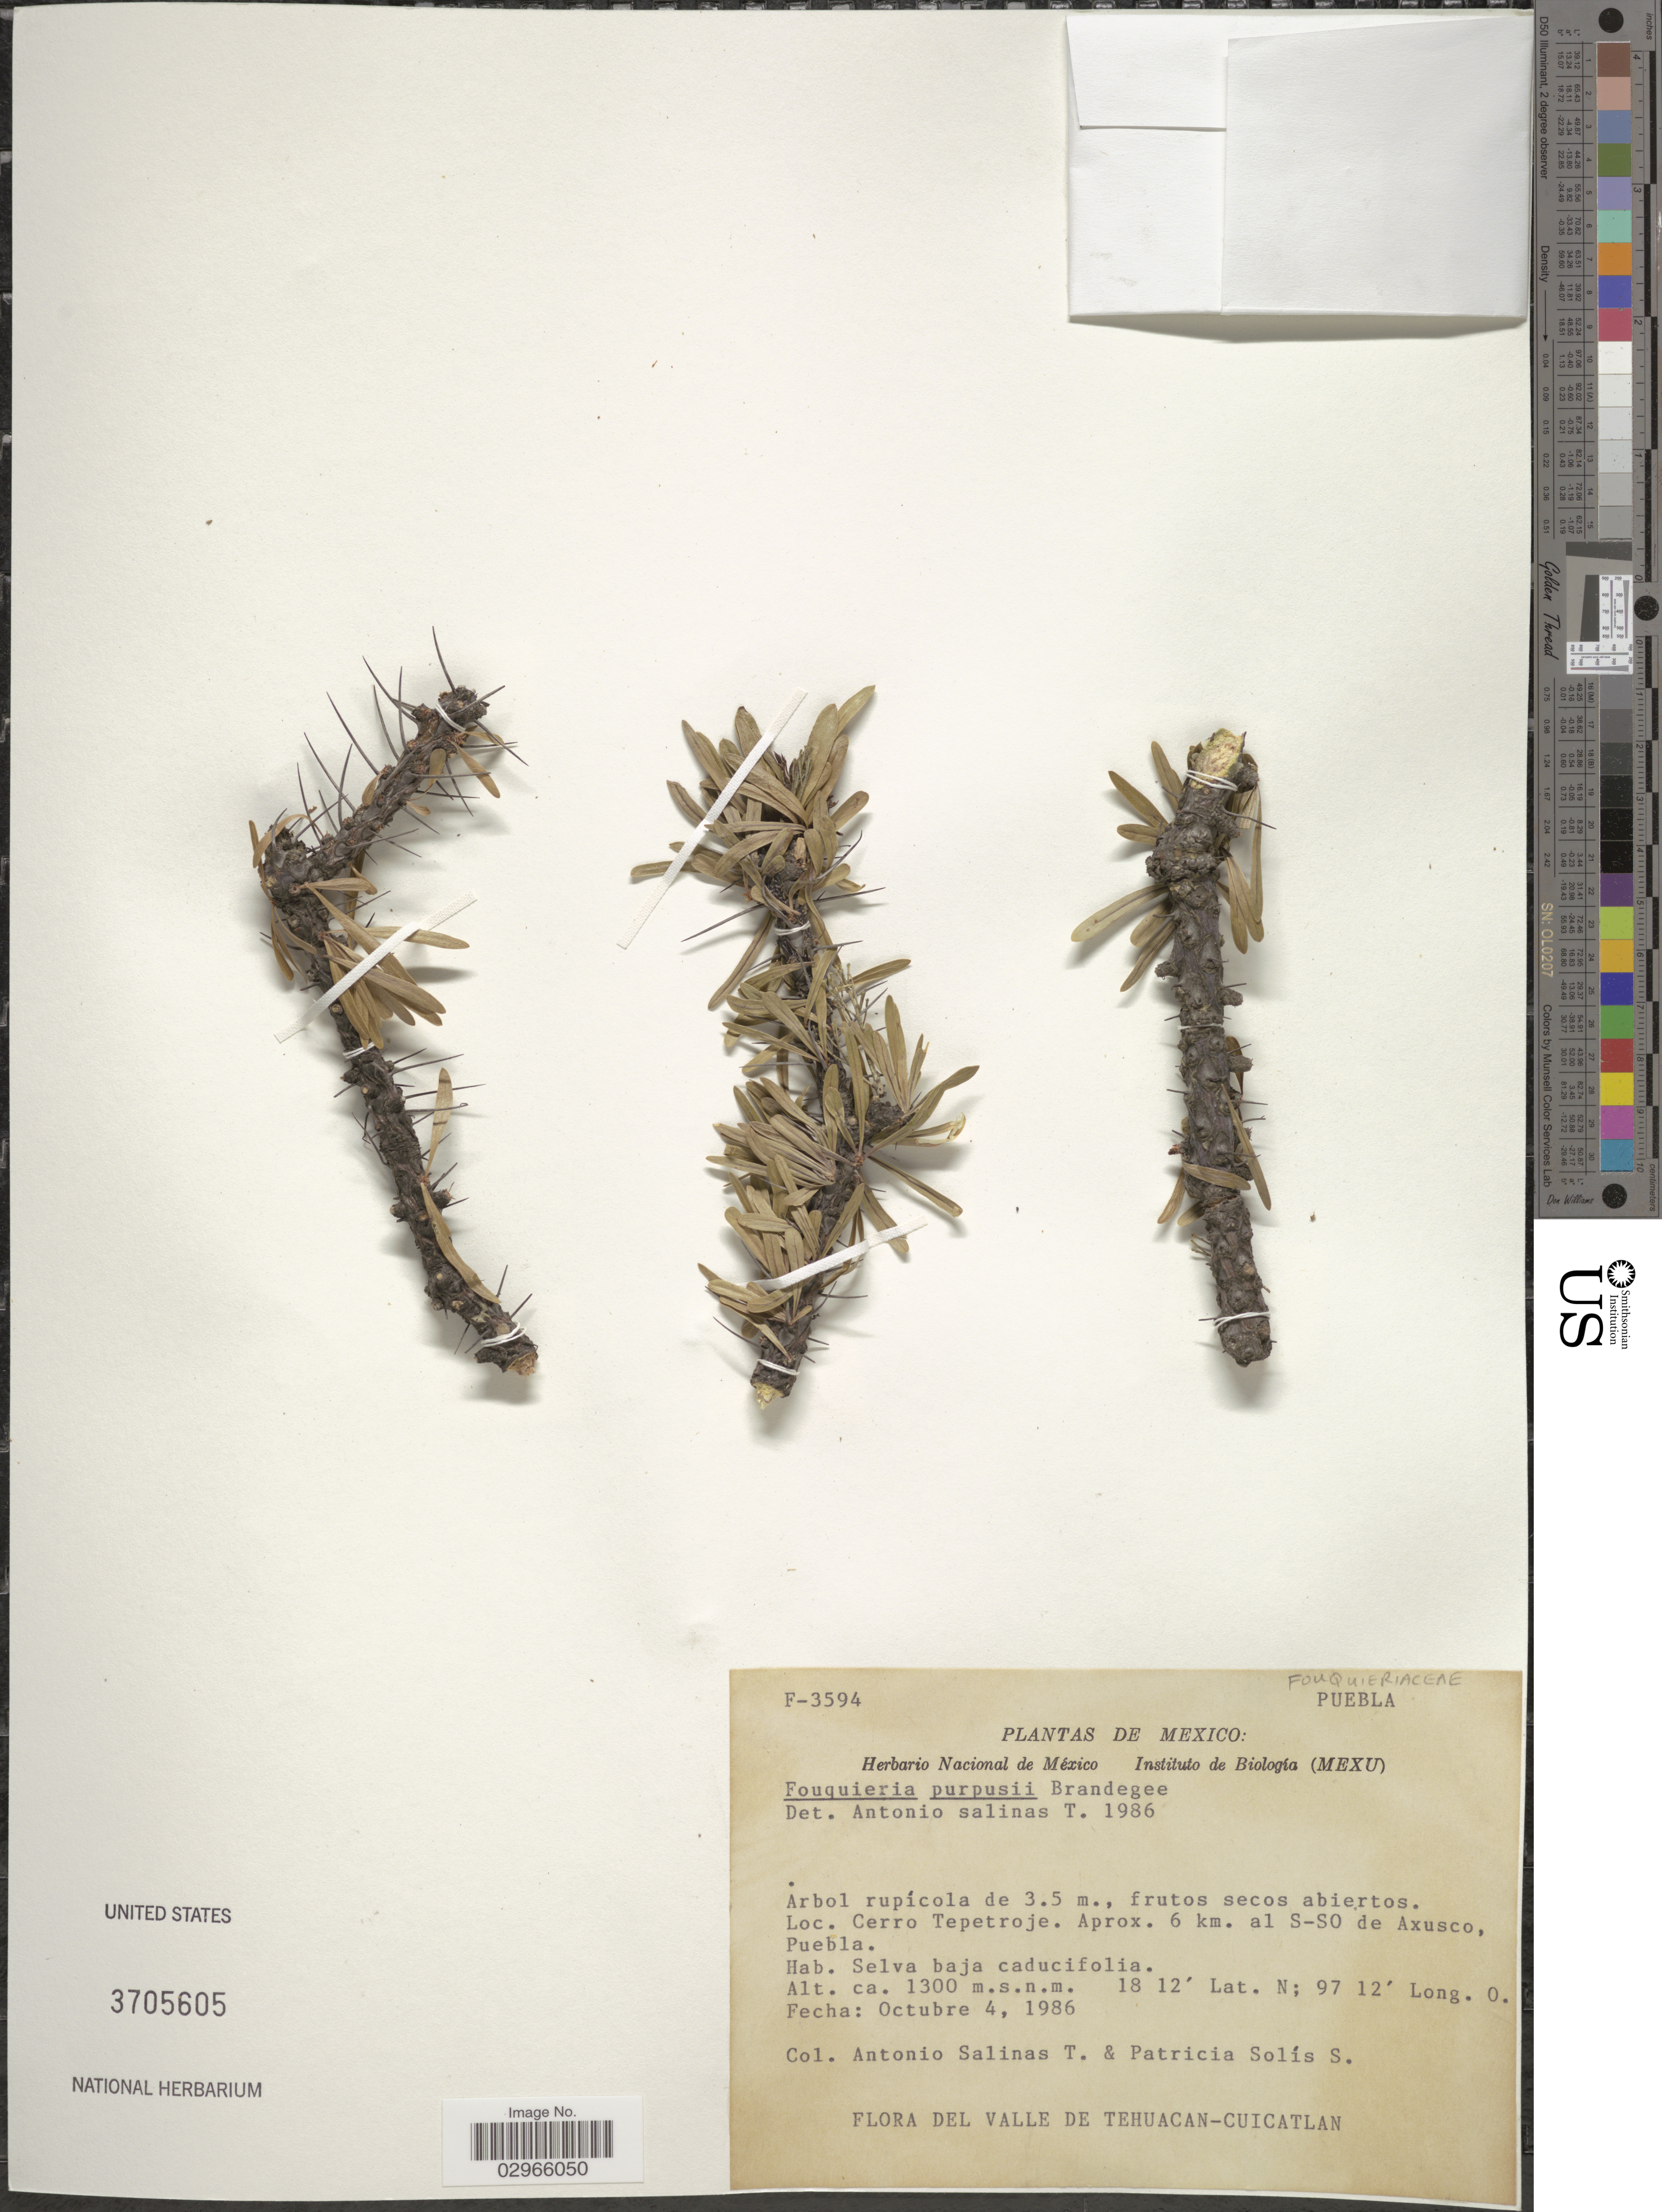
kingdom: Plantae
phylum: Tracheophyta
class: Magnoliopsida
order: Ericales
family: Fouquieriaceae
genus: Fouquieria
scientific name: Fouquieria purpusii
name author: Brandegee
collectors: A. Salinas T. & P. Solis S.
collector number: F-3594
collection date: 1986-10-04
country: Mexico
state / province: Puebla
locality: Cerro Tepetroje. Aprox. 6 km. al S-SO de Axusco.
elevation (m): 1300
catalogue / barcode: US 3705605